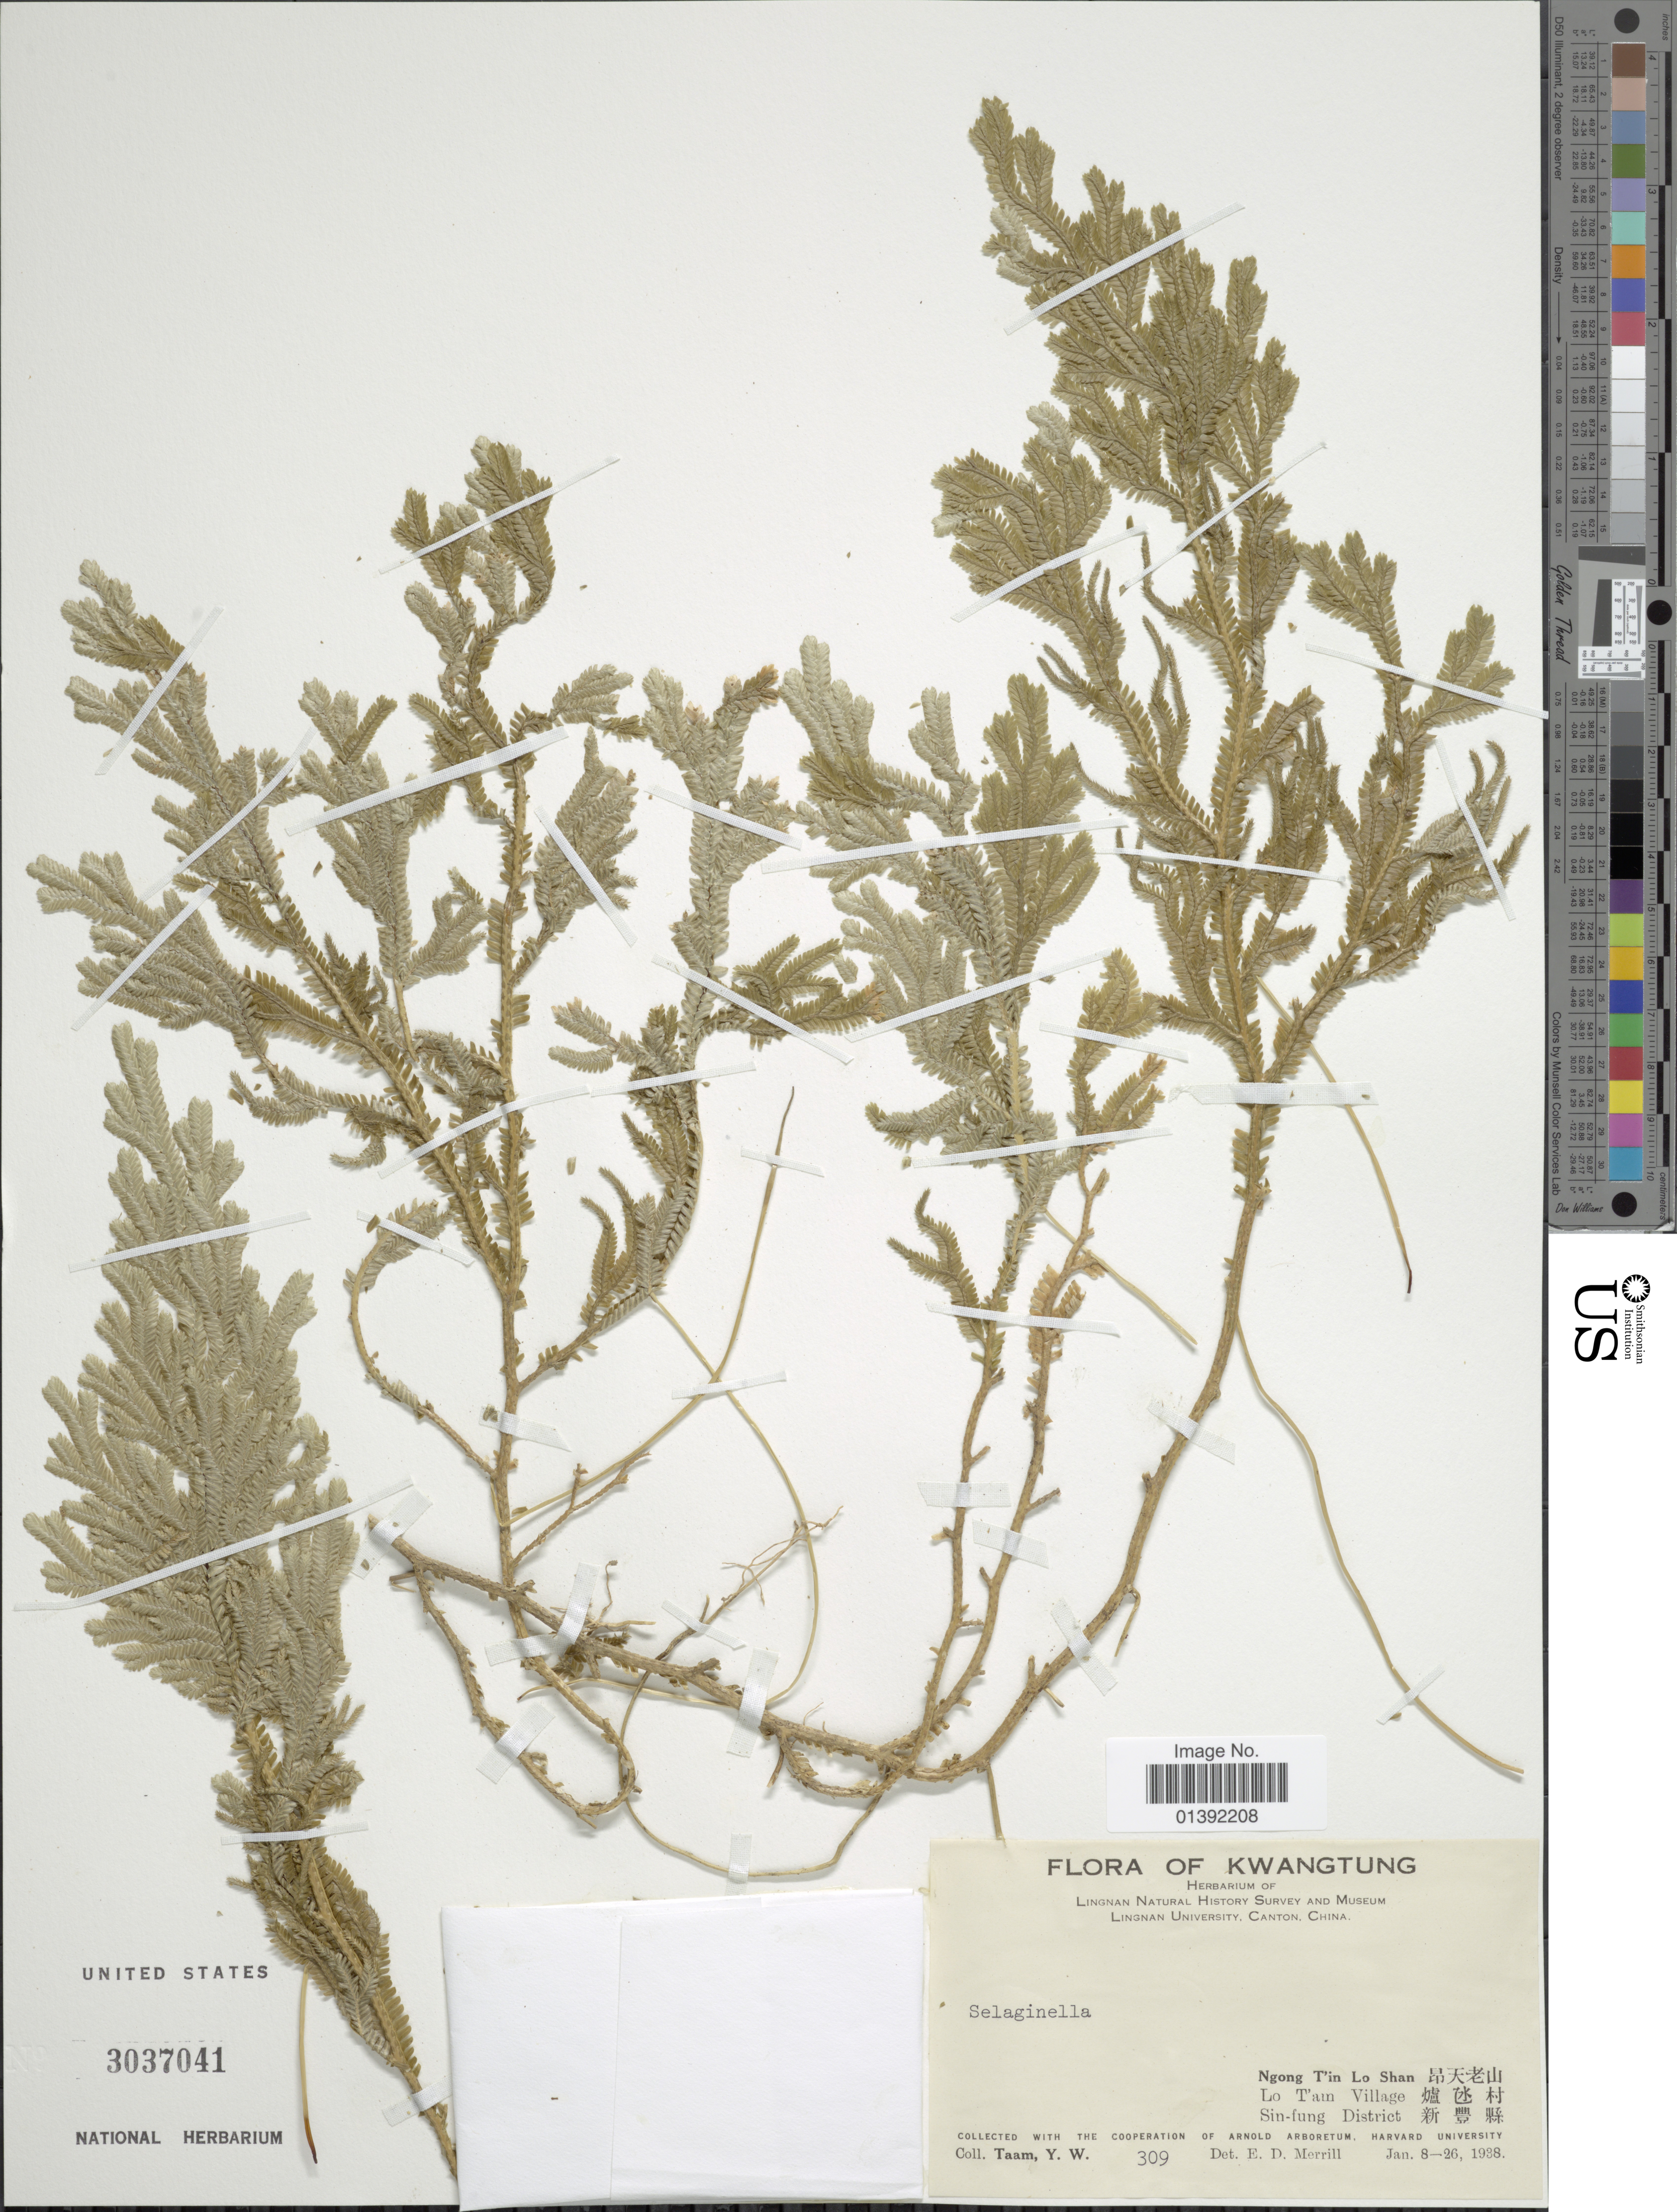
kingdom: Plantae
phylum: Tracheophyta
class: Lycopodiopsida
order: Selaginellales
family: Selaginellaceae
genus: Selaginella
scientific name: Selaginella sp.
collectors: Y. W. Taam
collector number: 309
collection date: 1938-01-08/1938-01-26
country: China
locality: Kwangtung, Ngong T'in Lo Shan, Lo T'am Village, Sin-fung District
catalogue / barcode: US 3037041